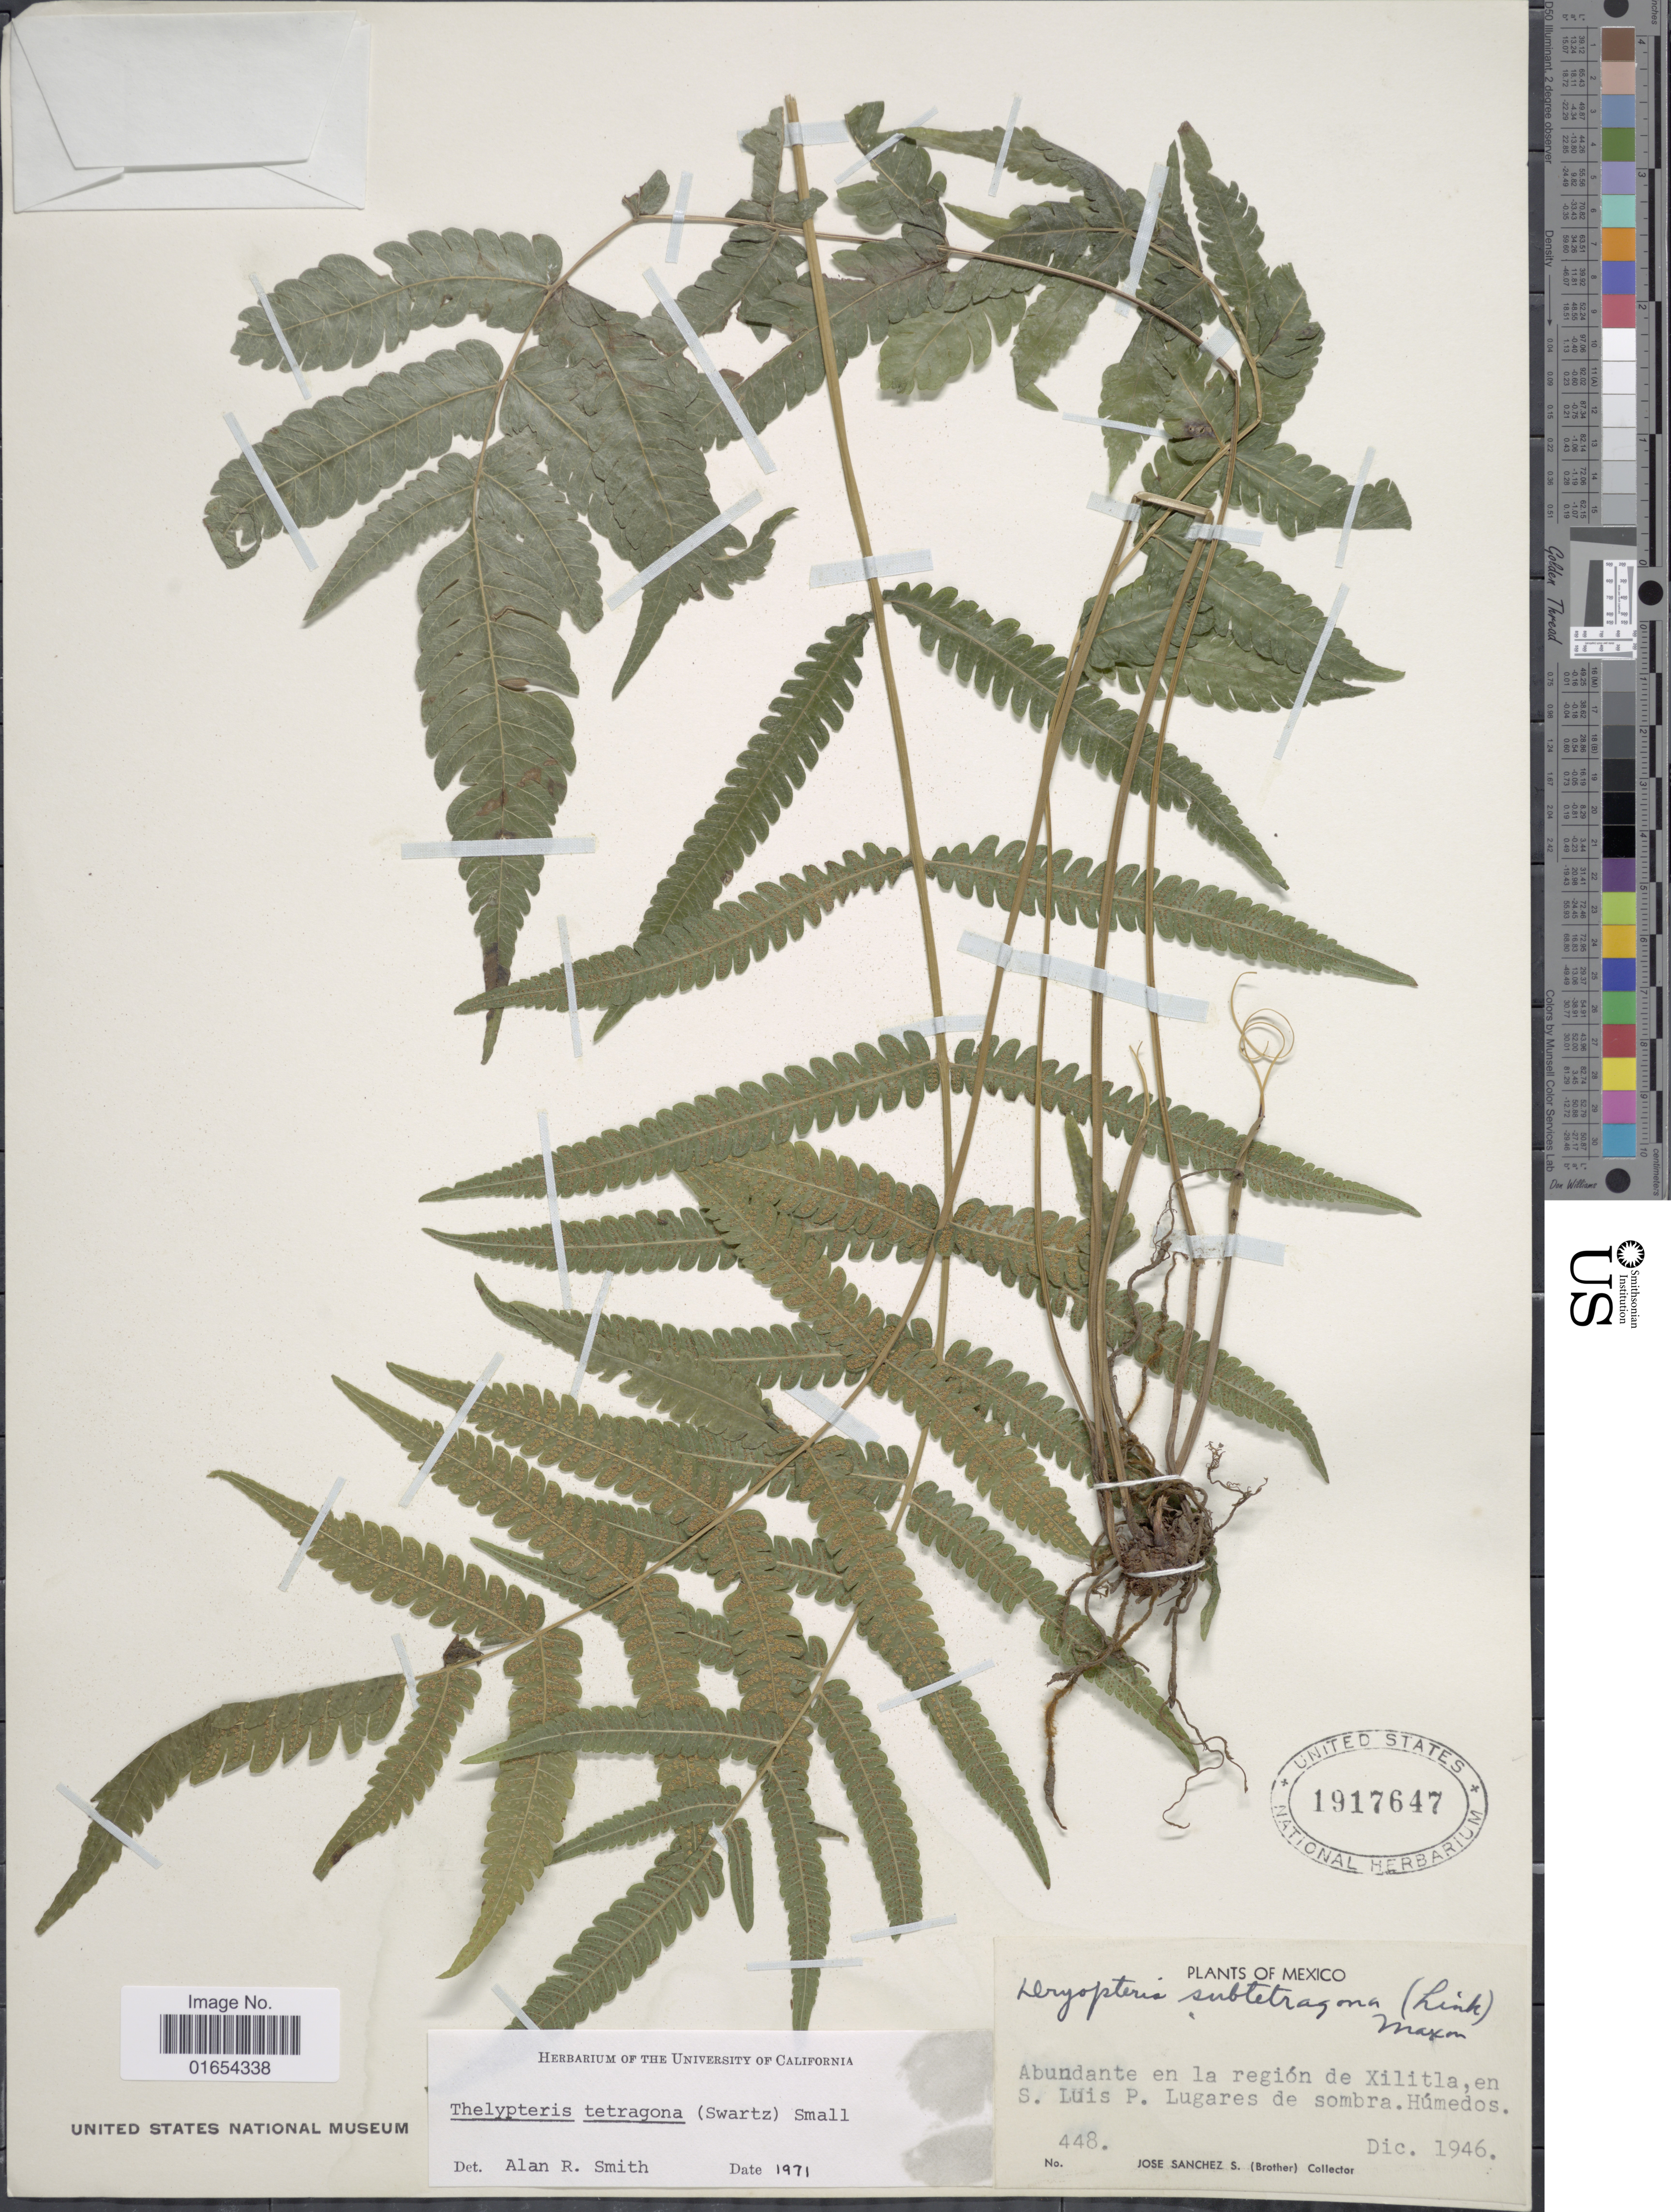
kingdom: Plantae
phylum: Tracheophyta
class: Polypodiopsida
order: Polypodiales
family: Thelypteridaceae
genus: Goniopteris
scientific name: Goniopteris tetragona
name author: (C. Presl) Sw.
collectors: J. Sanchez S.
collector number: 448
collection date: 1946-12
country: Mexico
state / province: San Luis Potosí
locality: Abundante en la region de Xilitla, en S. Luis P. Lugares de sombra. Humedos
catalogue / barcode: US 1917647